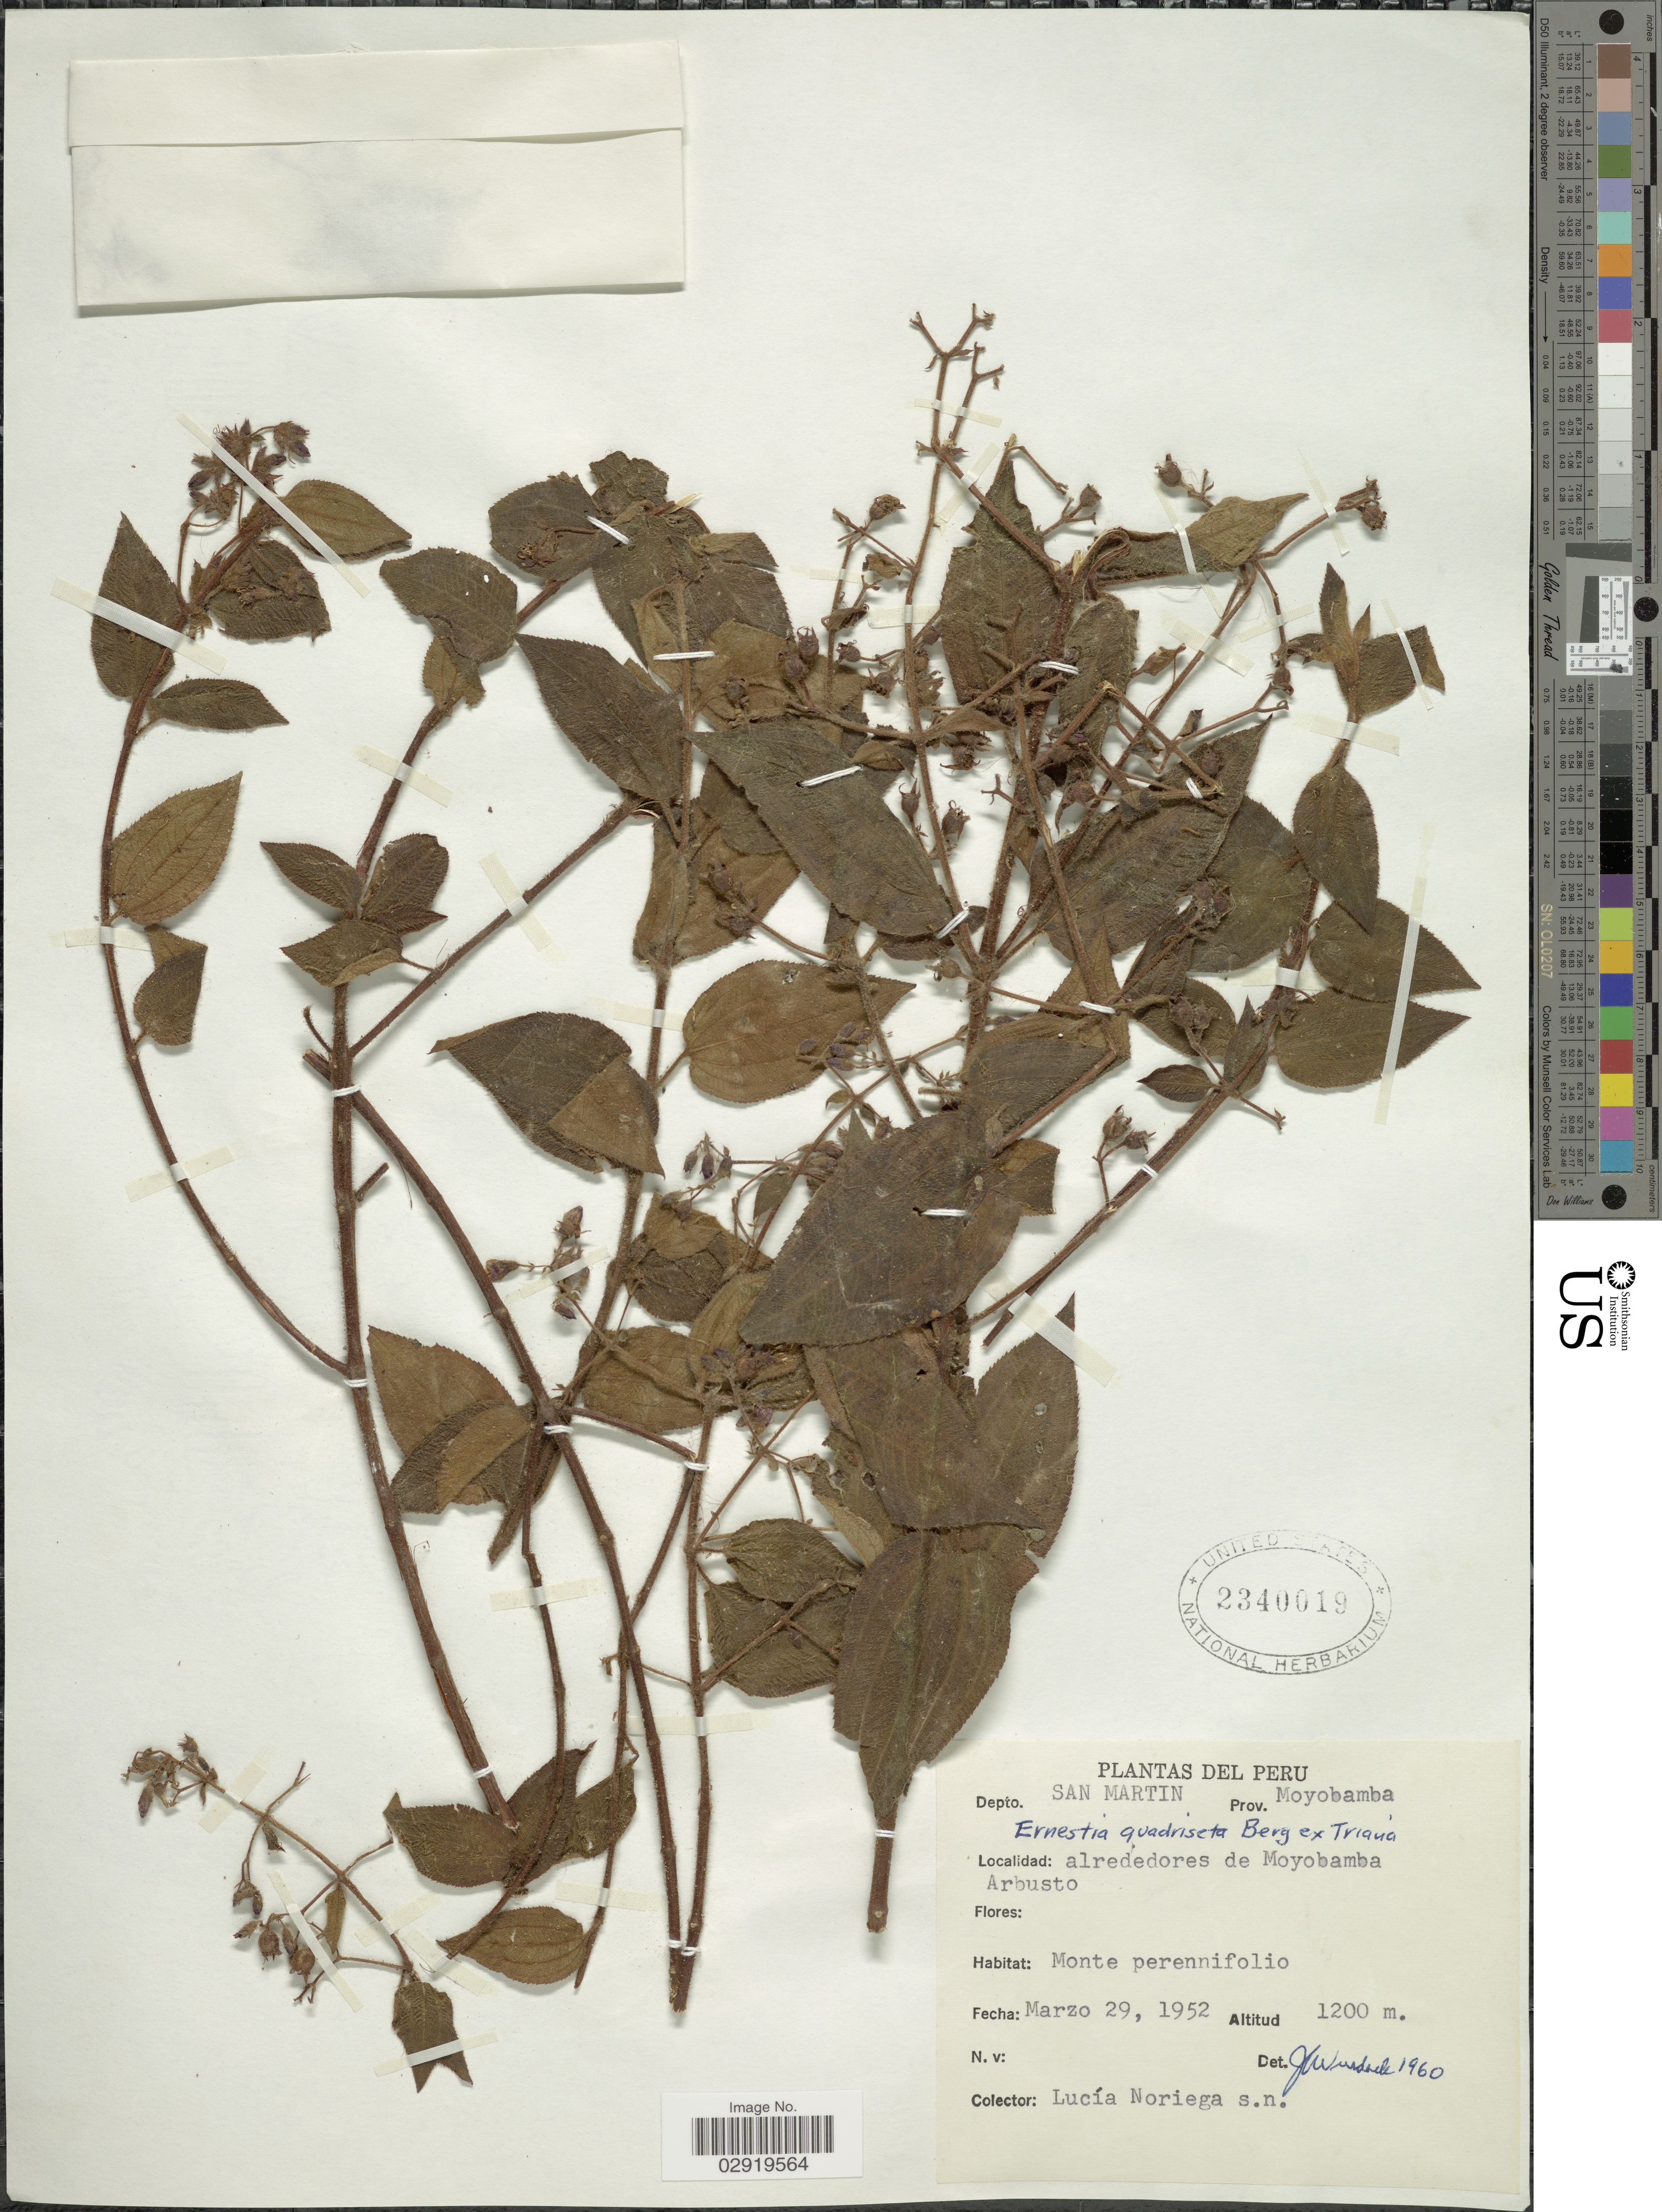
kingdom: Plantae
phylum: Tracheophyta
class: Magnoliopsida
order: Myrtales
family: Melastomataceae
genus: Ernestia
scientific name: Ernestia quadrisetosa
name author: Berg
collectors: L. Noriega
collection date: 1952-03-29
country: Peru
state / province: San Martín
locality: Depto. San Martin. Prov. Moyobamba. Alrededores de Moyobamba.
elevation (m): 1200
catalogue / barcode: US 2340019